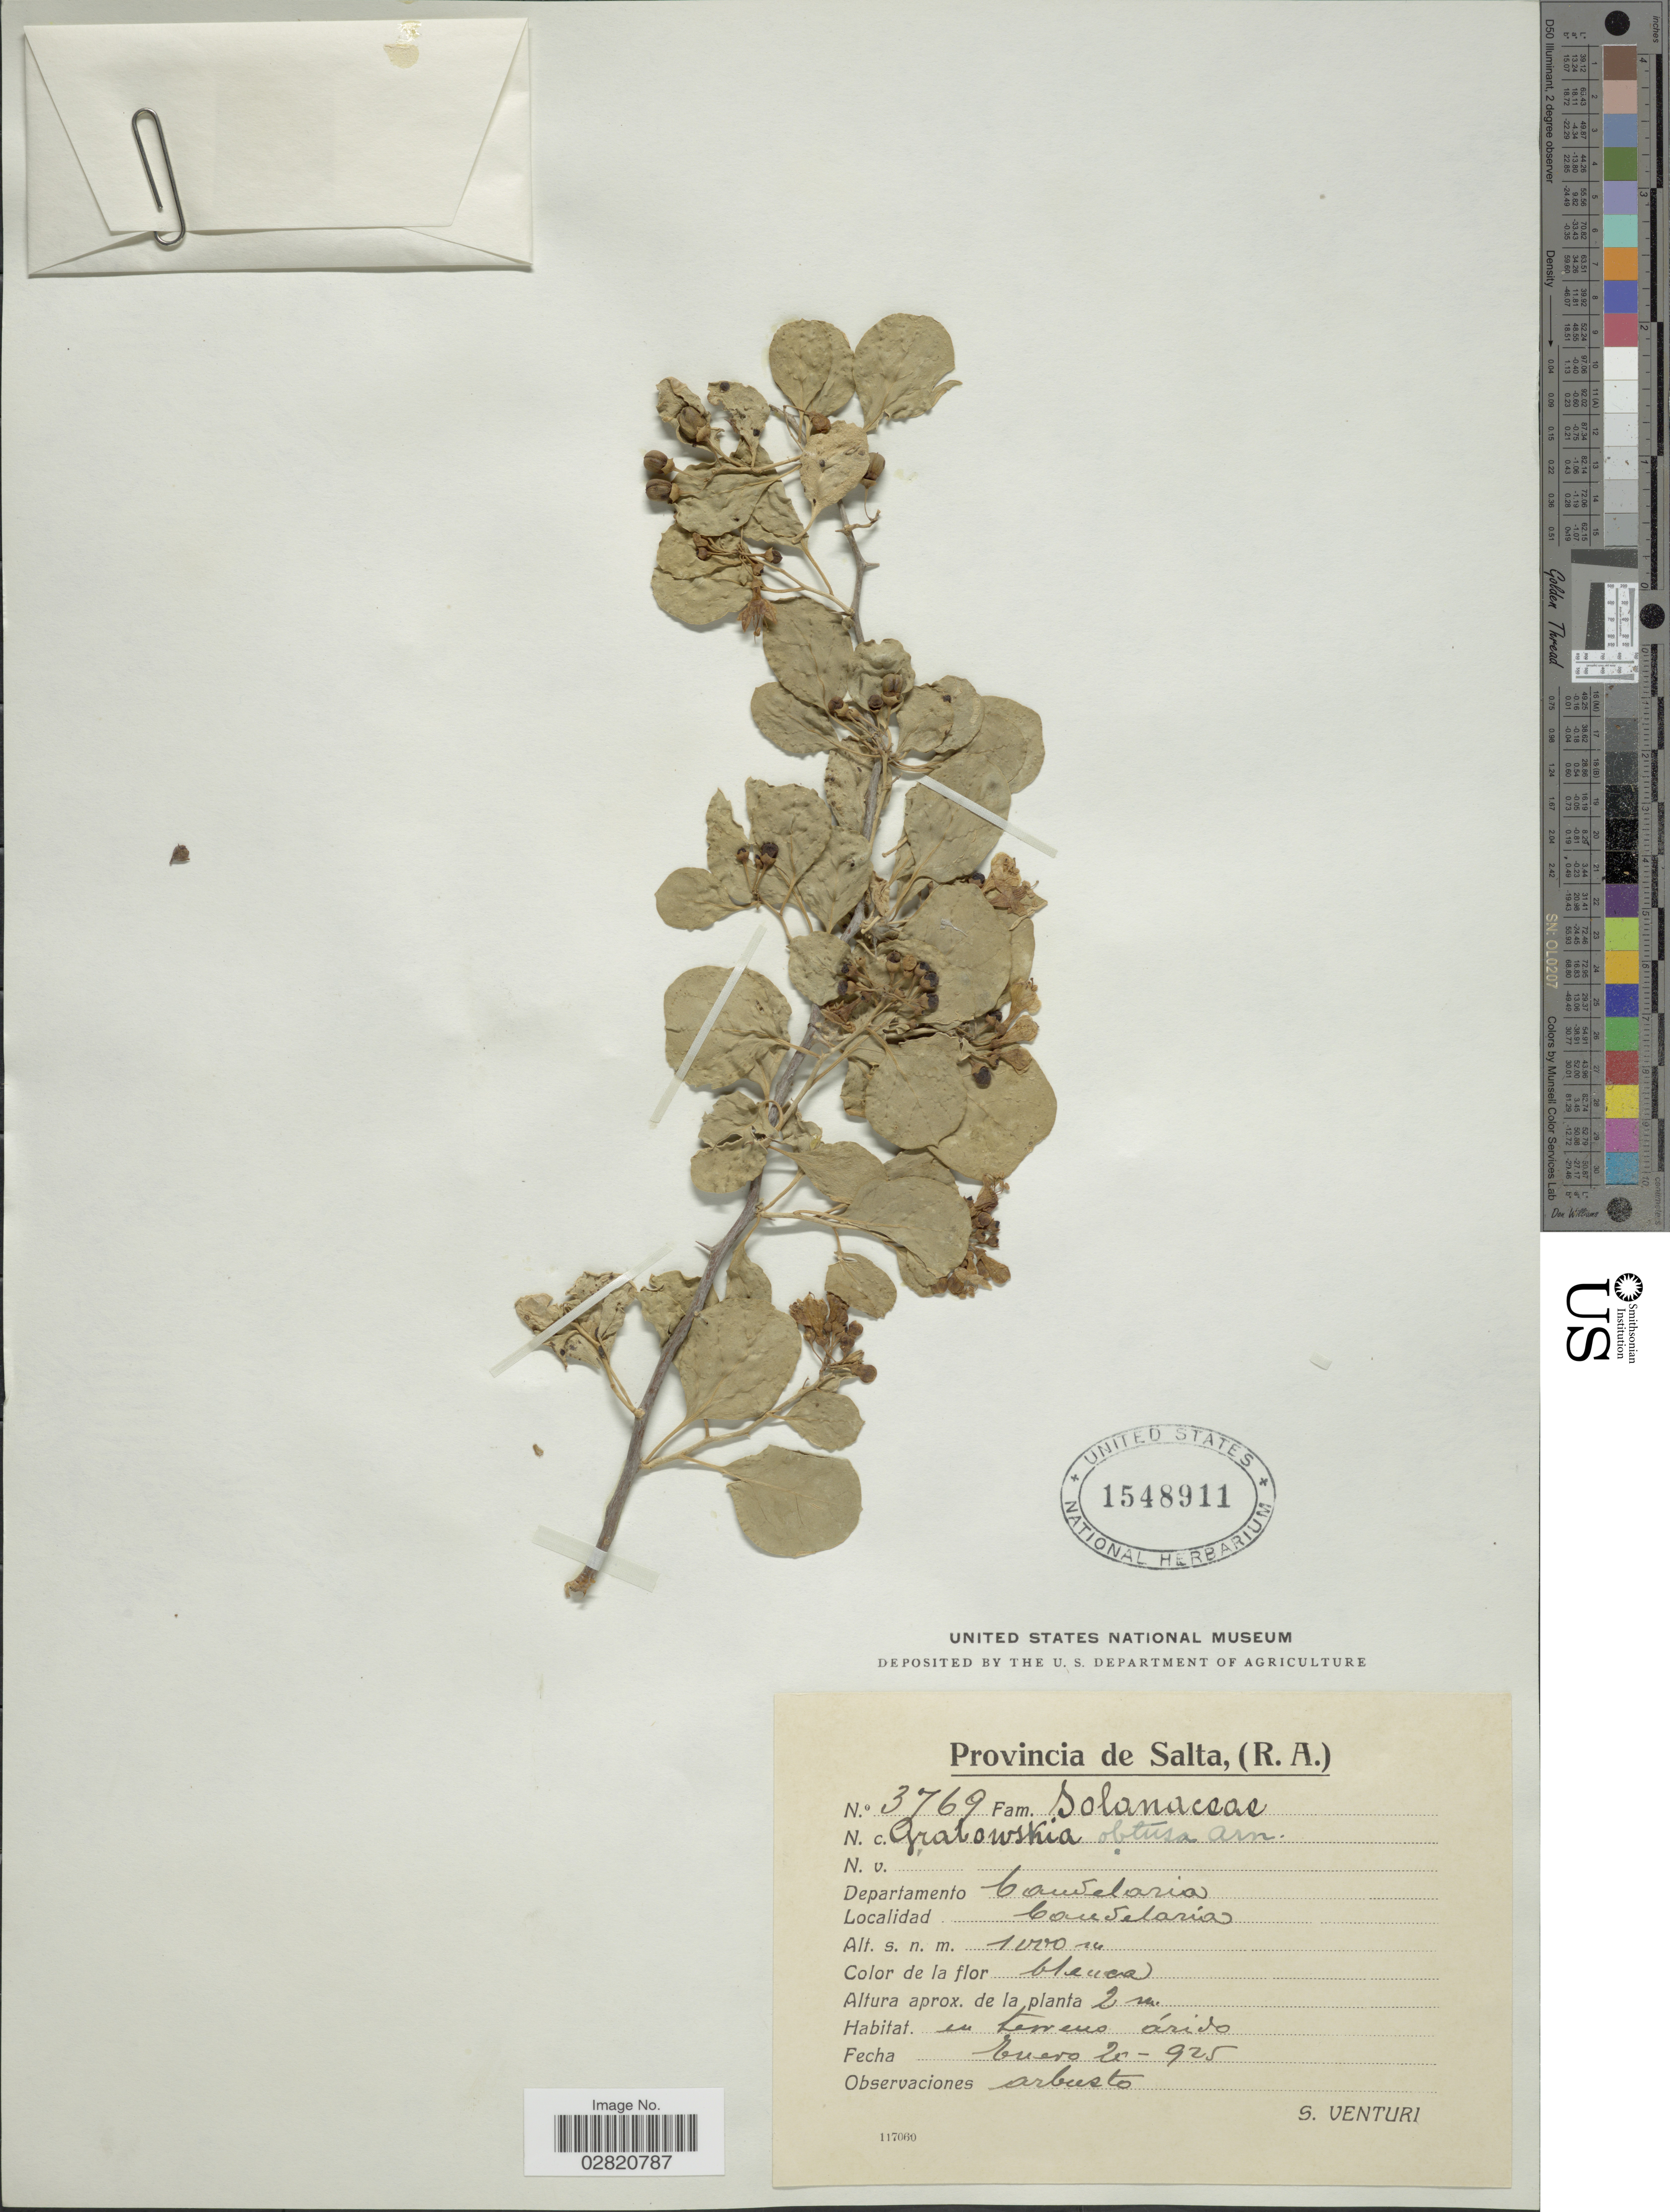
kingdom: Plantae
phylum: Tracheophyta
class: Magnoliopsida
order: Solanales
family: Solanaceae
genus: Grabowskia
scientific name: Grabowskia obtusa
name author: Arn.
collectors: S. Venturi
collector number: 3769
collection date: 1925-01-20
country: Argentina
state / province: Salta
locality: Departamento Candelaria. Candelaria.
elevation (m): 1000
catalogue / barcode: US 1548911